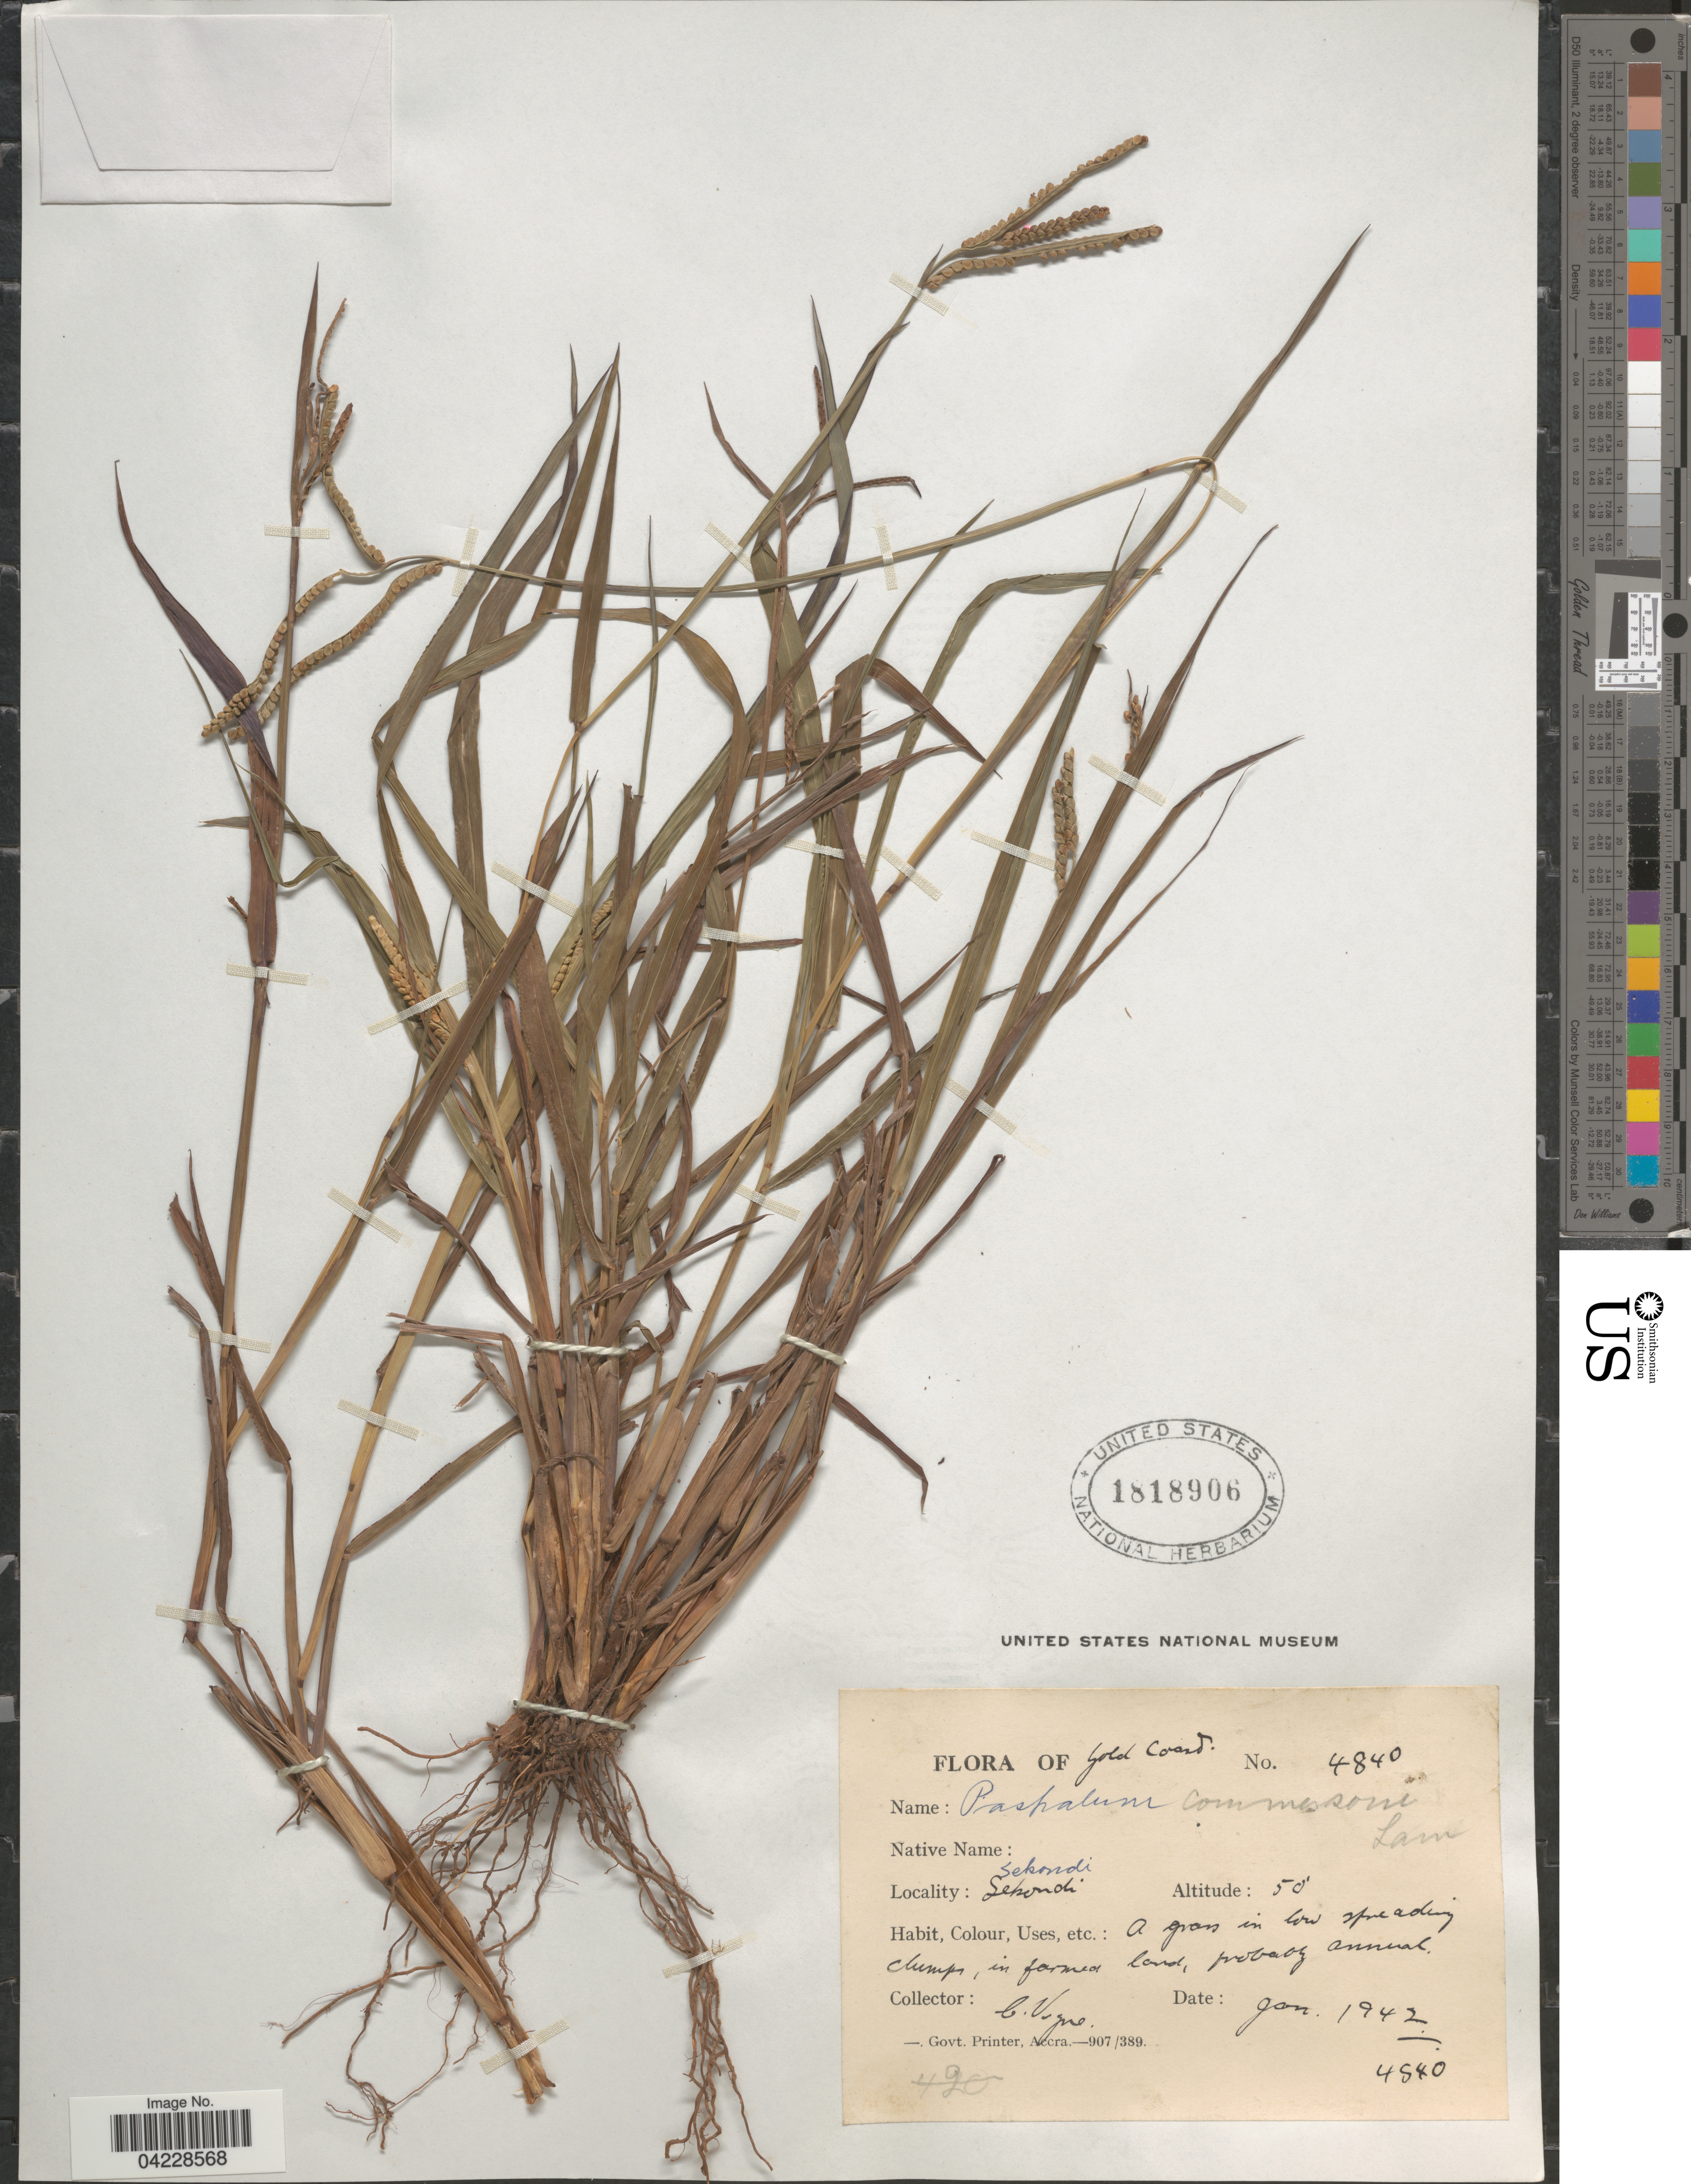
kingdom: Plantae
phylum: Tracheophyta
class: Liliopsida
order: Poales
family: Poaceae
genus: Paspalum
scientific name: Paspalum scrobiculatum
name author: L.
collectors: C. Vigne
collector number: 4840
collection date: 1942-01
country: Ghana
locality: Gold Coast. Sekondi.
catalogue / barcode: US 1818906